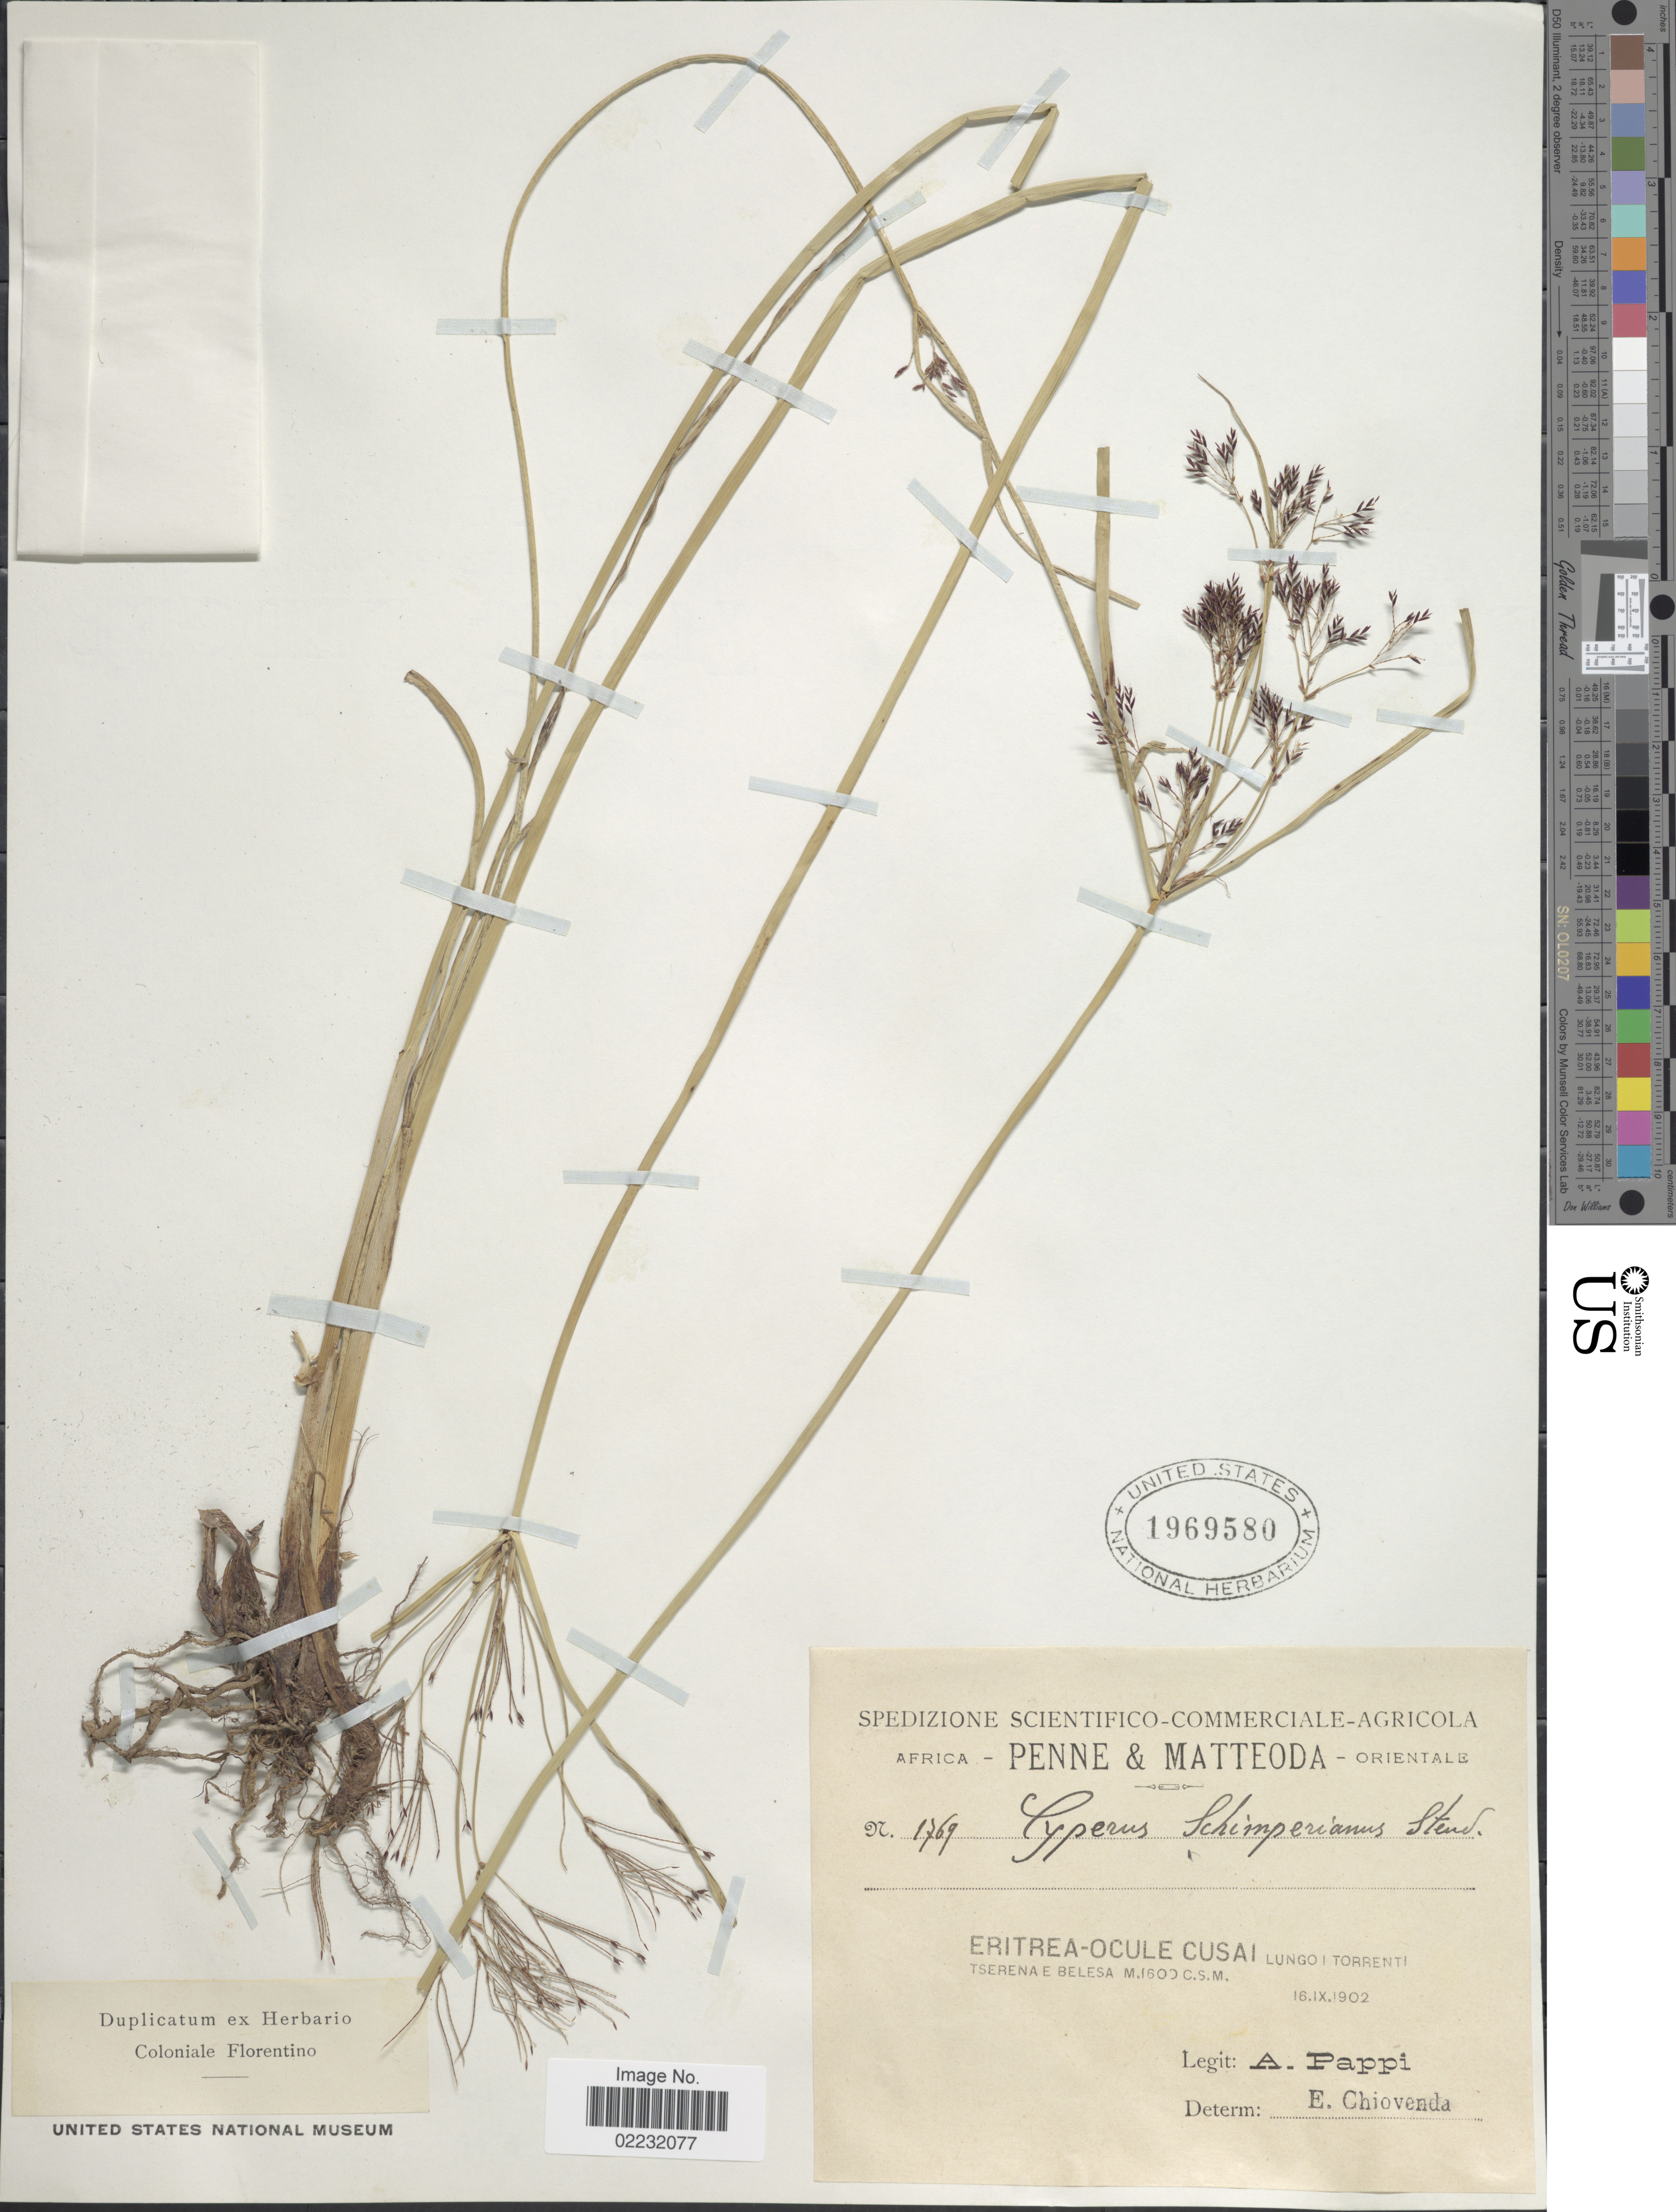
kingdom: Plantae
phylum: Tracheophyta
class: Liliopsida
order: Poales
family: Cyperaceae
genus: Cyperus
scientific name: Cyperus schimperianus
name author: Steud.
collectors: A. Pappi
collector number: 1769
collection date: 1902-09-16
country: Eritrea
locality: Orientale, Eritrea-Ocule Cusai Lungo, Torrent, Tserena E Belesa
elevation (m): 1600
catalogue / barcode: US 1969580